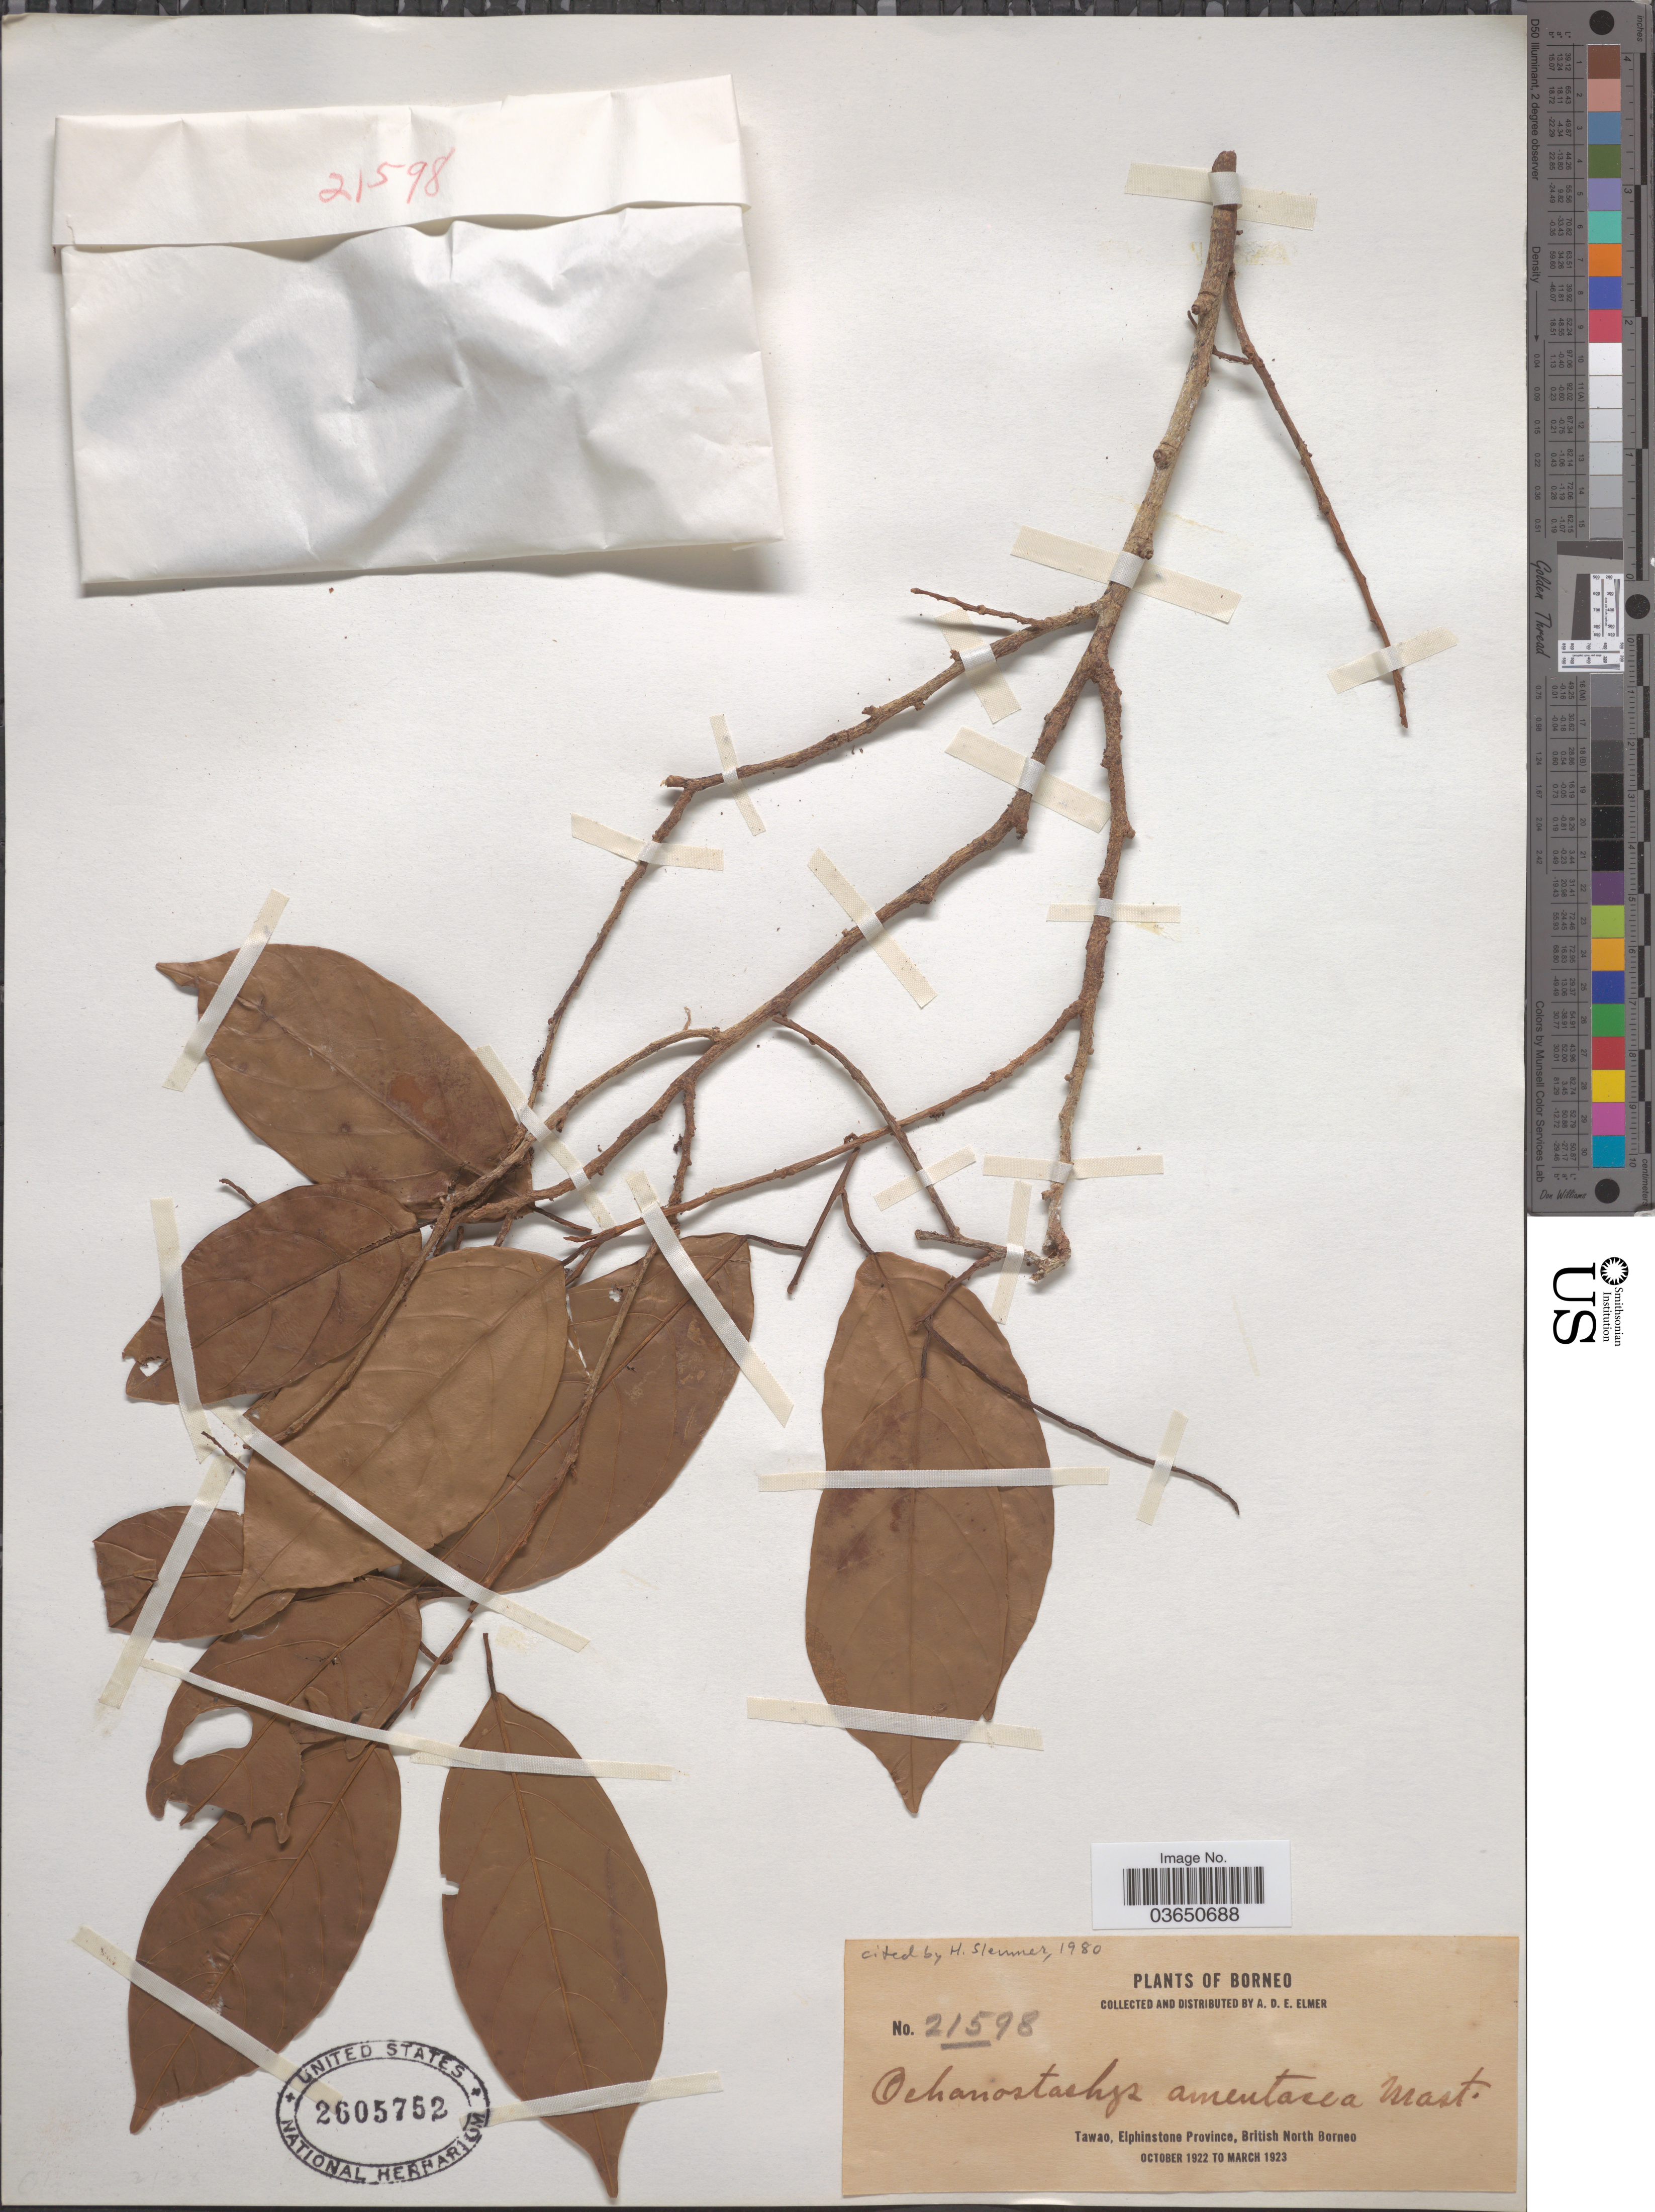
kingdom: Plantae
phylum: Tracheophyta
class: Magnoliopsida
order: Santalales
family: Coulaceae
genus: Ochanostachys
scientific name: Ochanostachys amentacea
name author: Mast.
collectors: A. D. E. Elmer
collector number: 21598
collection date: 1922-10/1923-03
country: Malaysia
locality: Borneo. Tawao, Elphinstone Province, British North Borneo.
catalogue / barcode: US 2605752